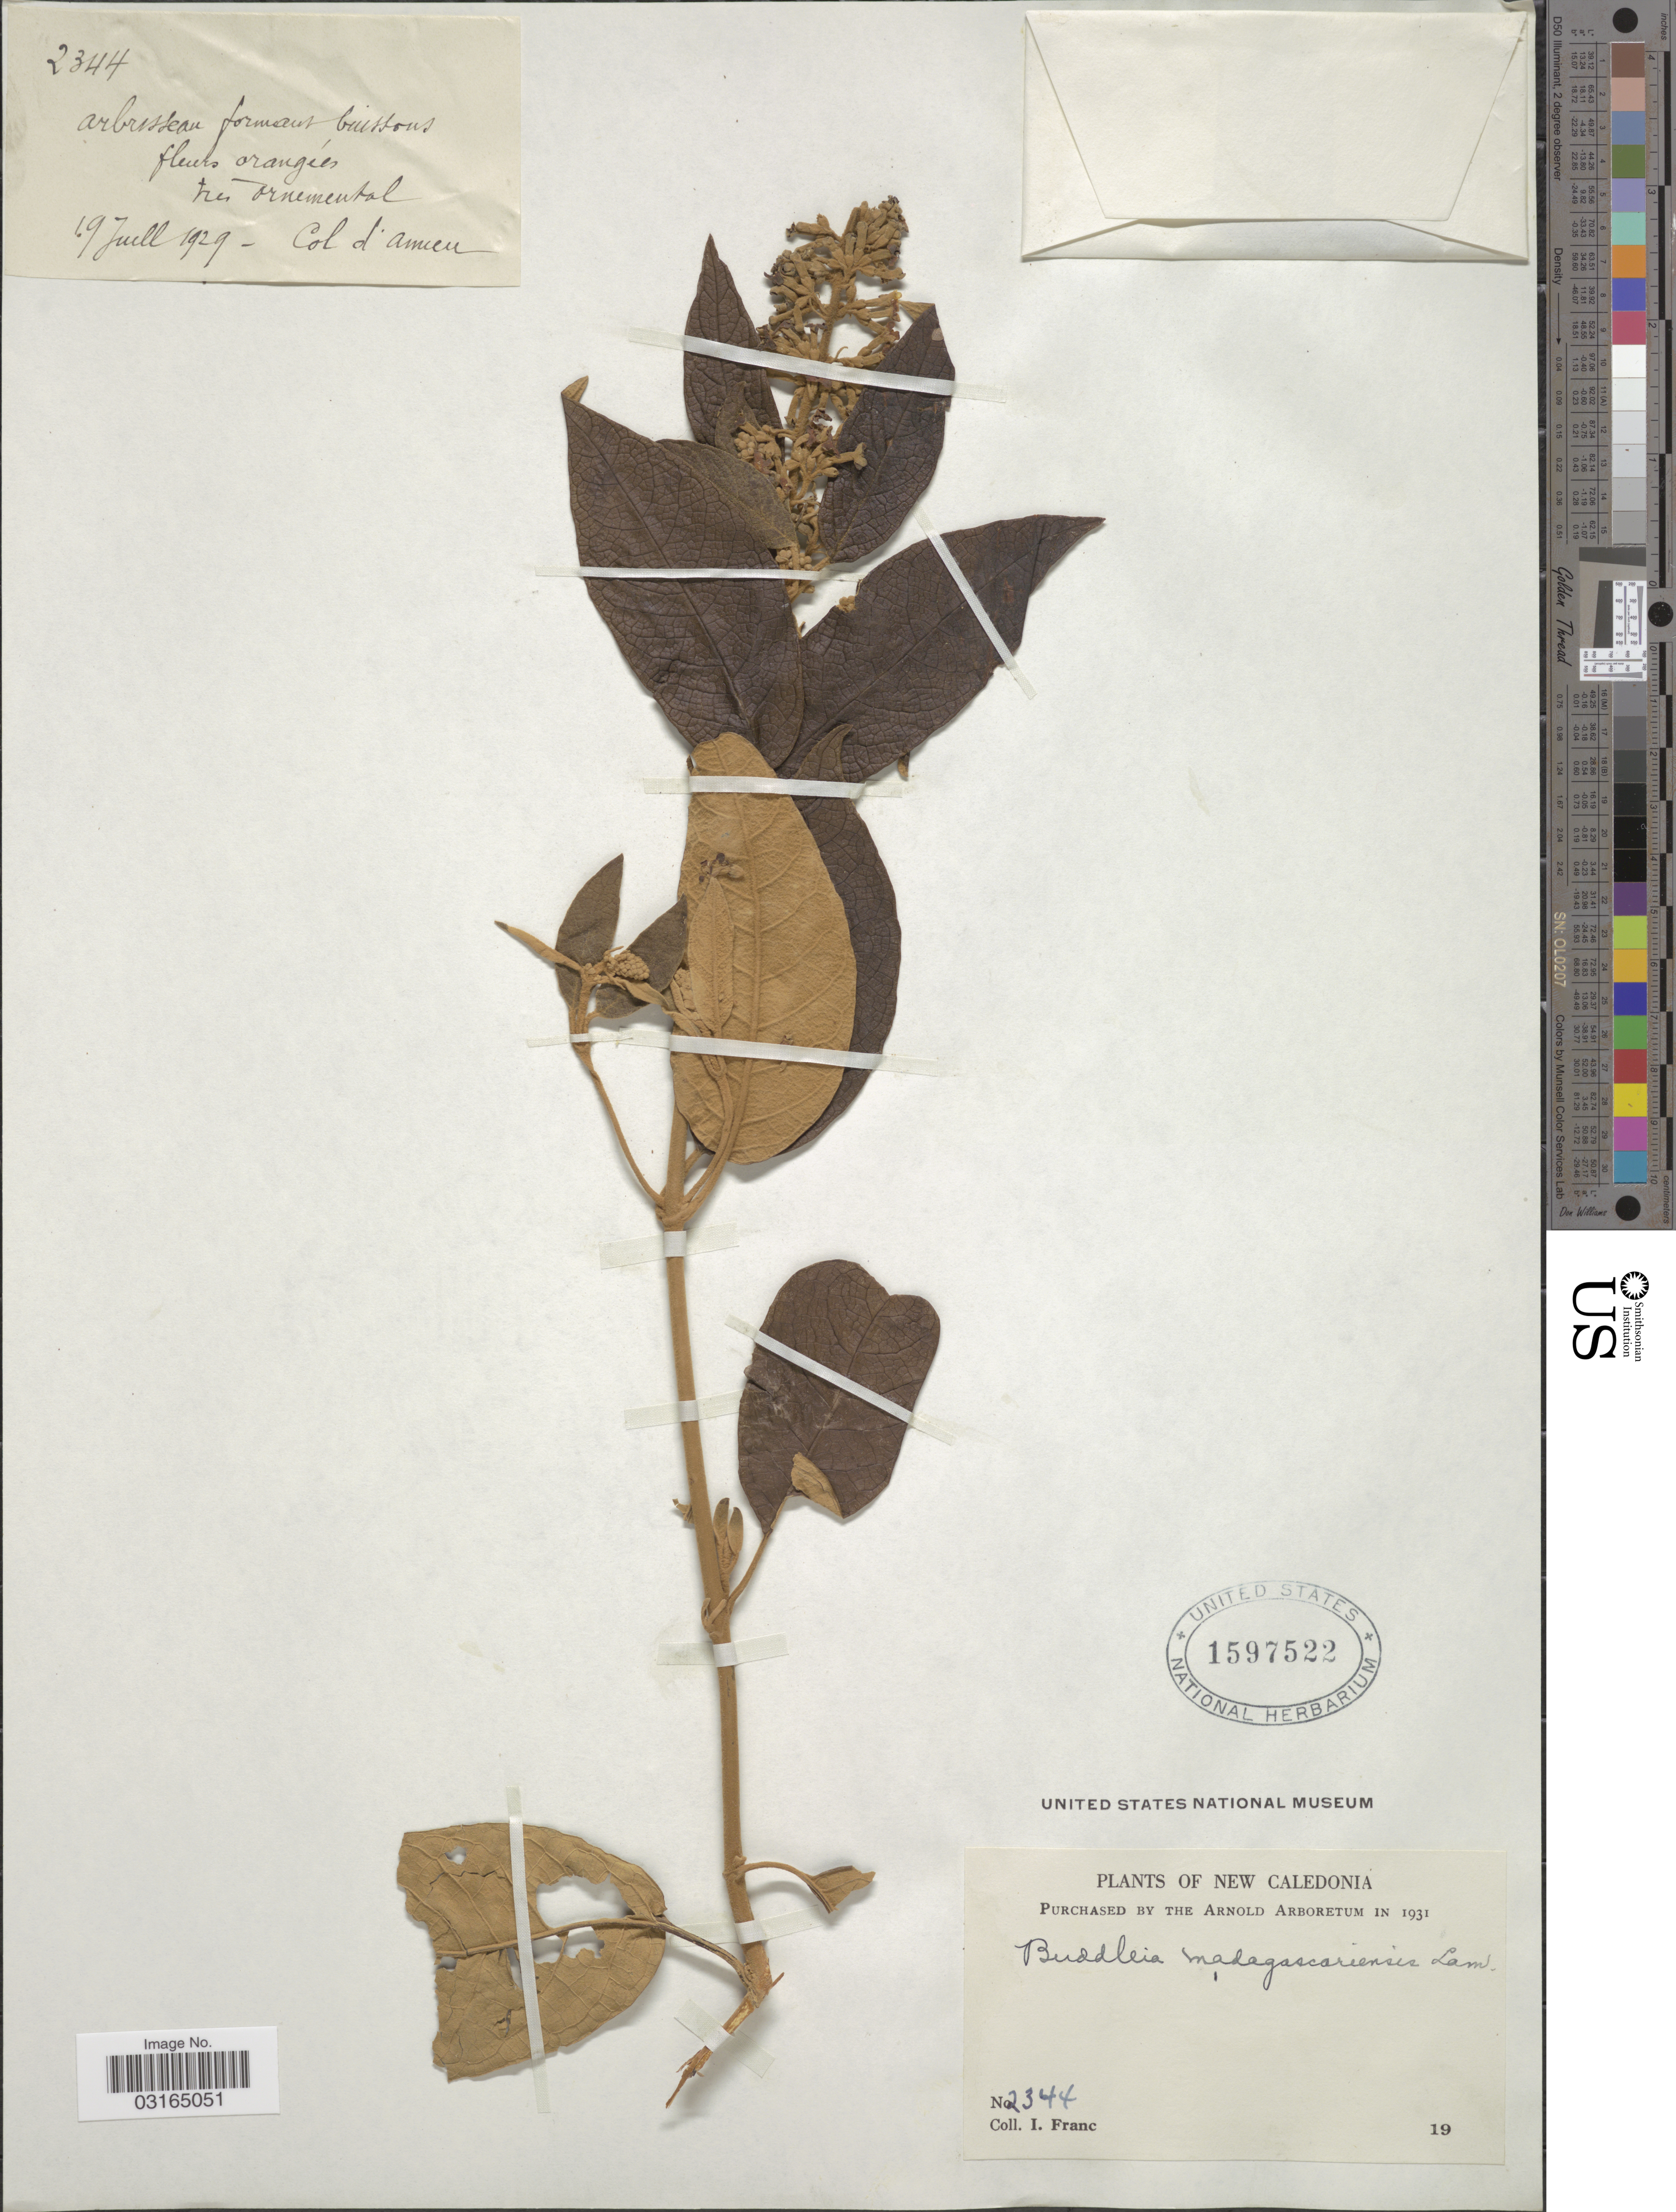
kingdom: Plantae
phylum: Tracheophyta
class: Magnoliopsida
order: Lamiales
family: Scrophulariaceae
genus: Buddleja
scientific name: Buddleja madagascariensis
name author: Lam.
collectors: I. Franc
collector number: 2344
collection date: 1929-07-19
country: New Caledonia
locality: Col d'amieu.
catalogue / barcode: US 1597522